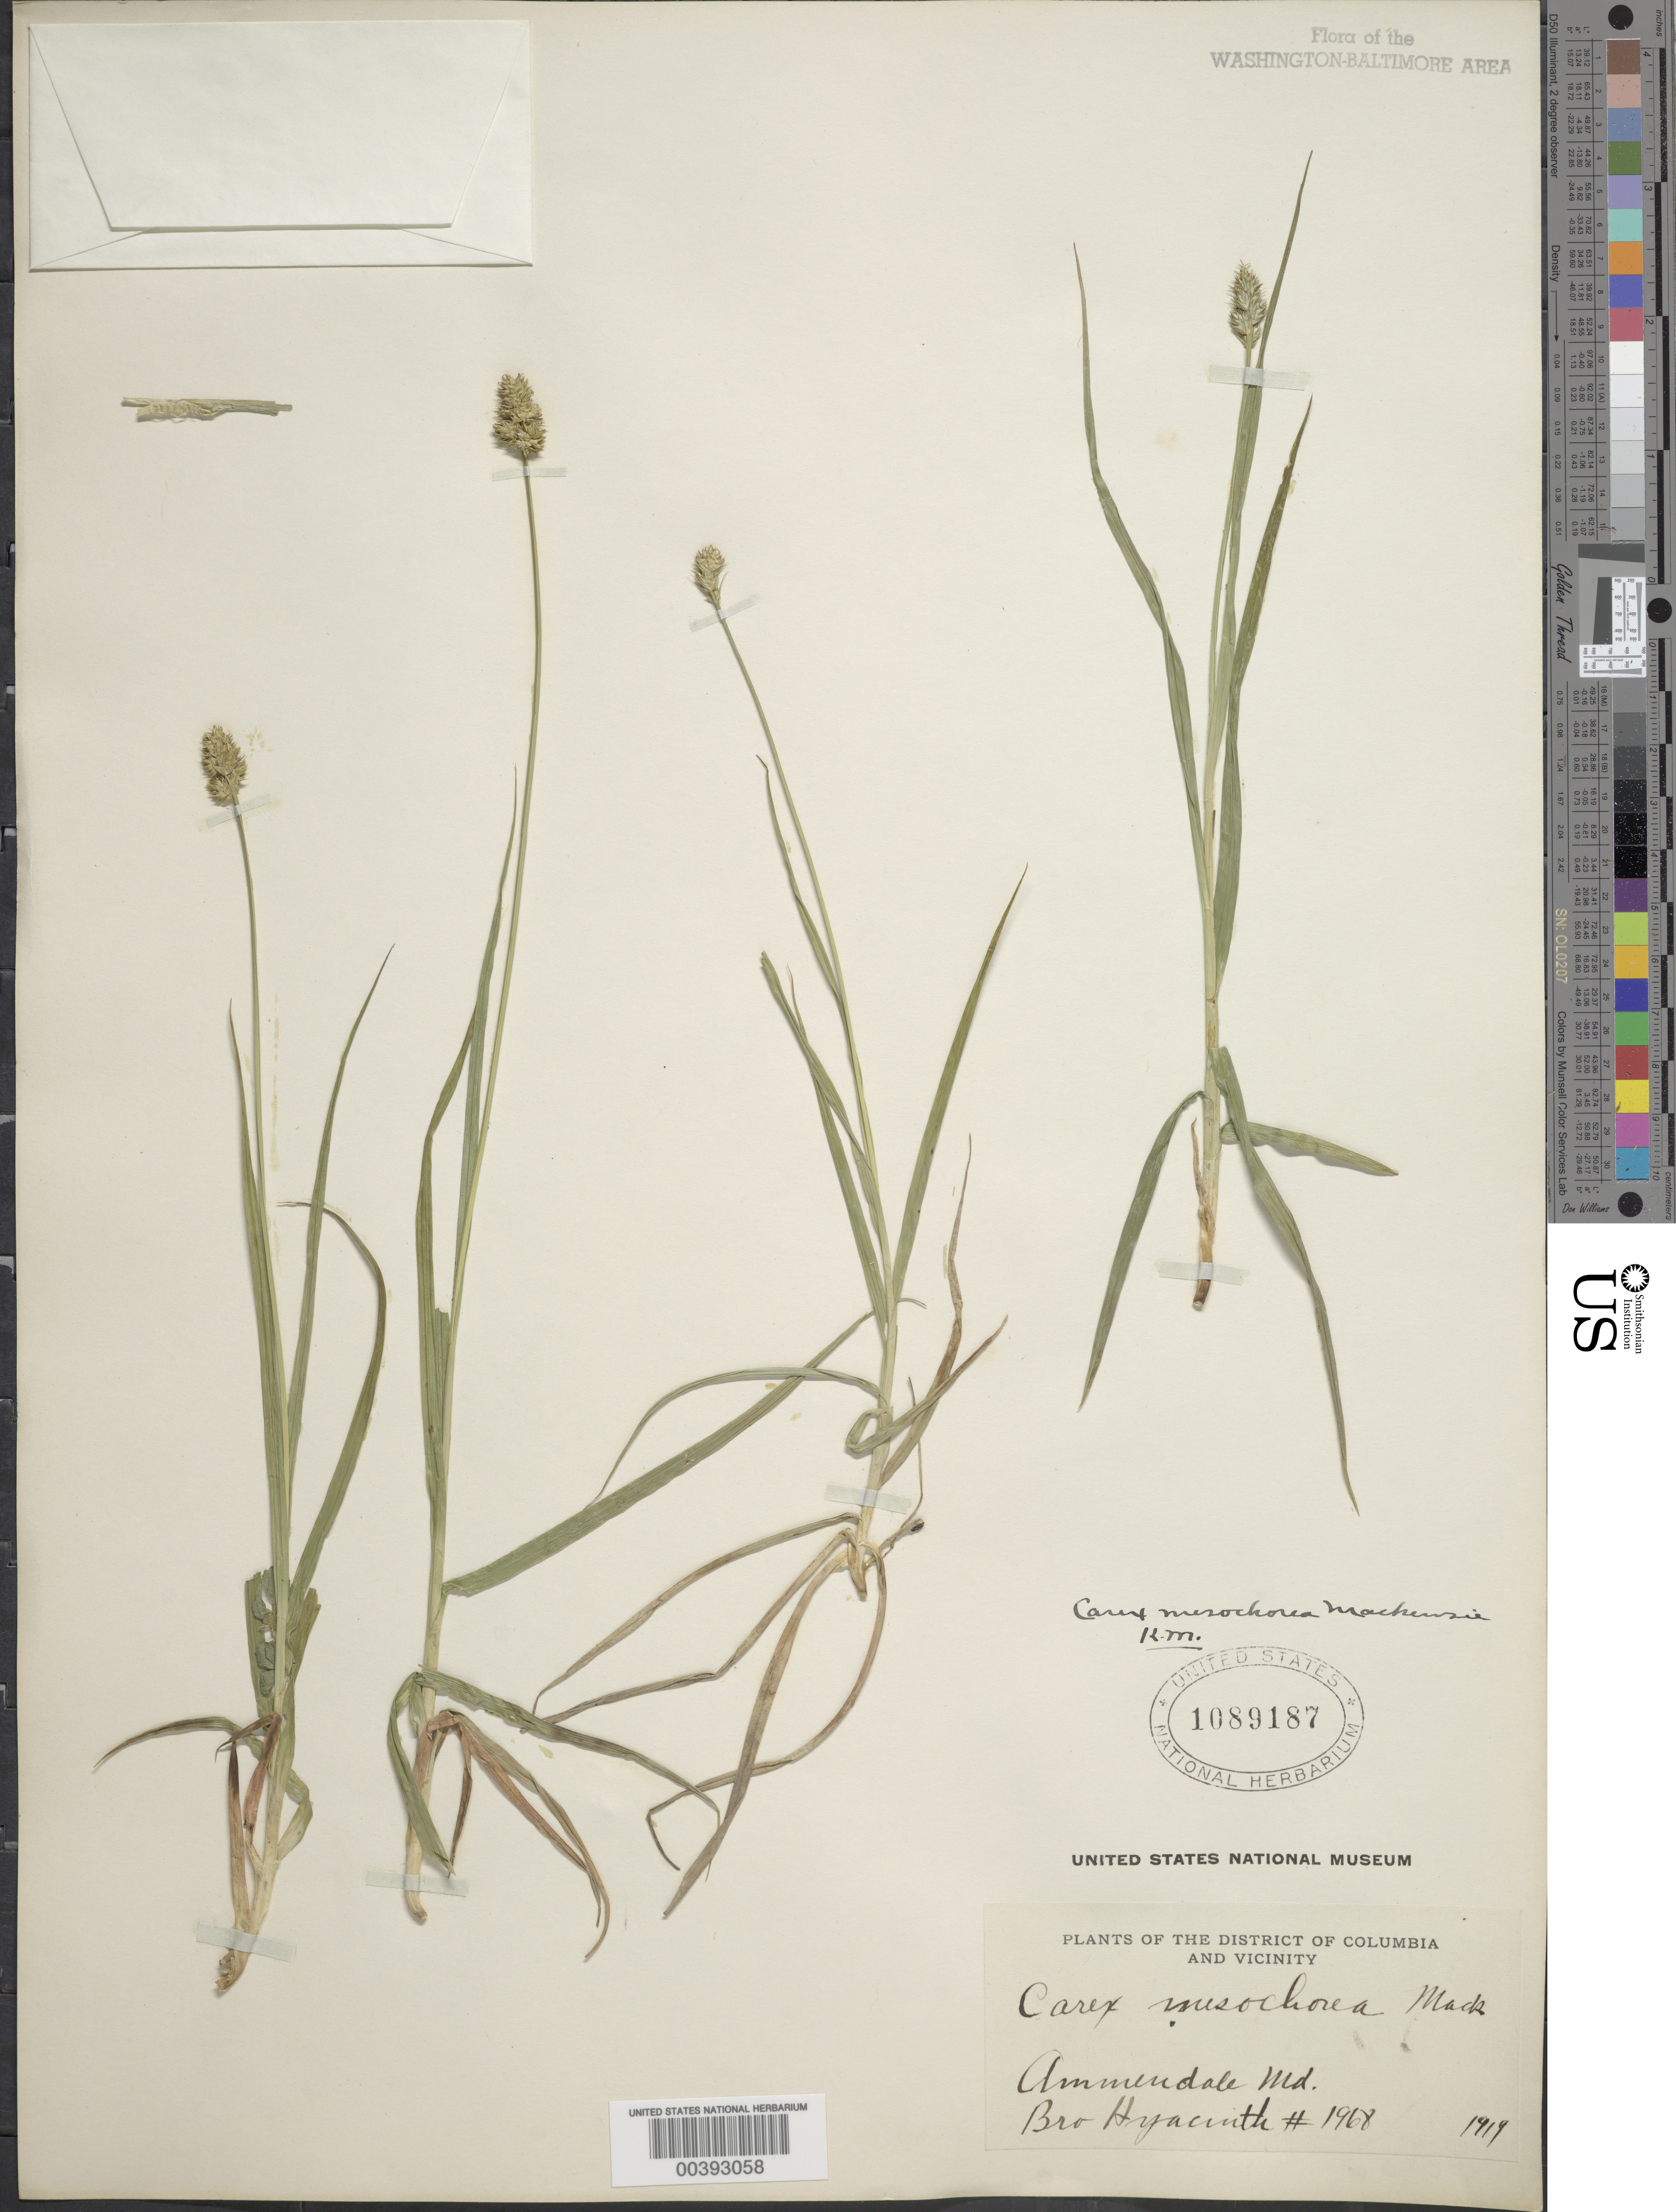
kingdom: Plantae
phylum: Tracheophyta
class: Liliopsida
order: Poales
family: Cyperaceae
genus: Carex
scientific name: Carex mesochorea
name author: Mack.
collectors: F. Hyacinth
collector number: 1968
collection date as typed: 1919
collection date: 1919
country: United States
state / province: Maryland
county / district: Prince George's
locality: Ammendale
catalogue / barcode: US 1089187